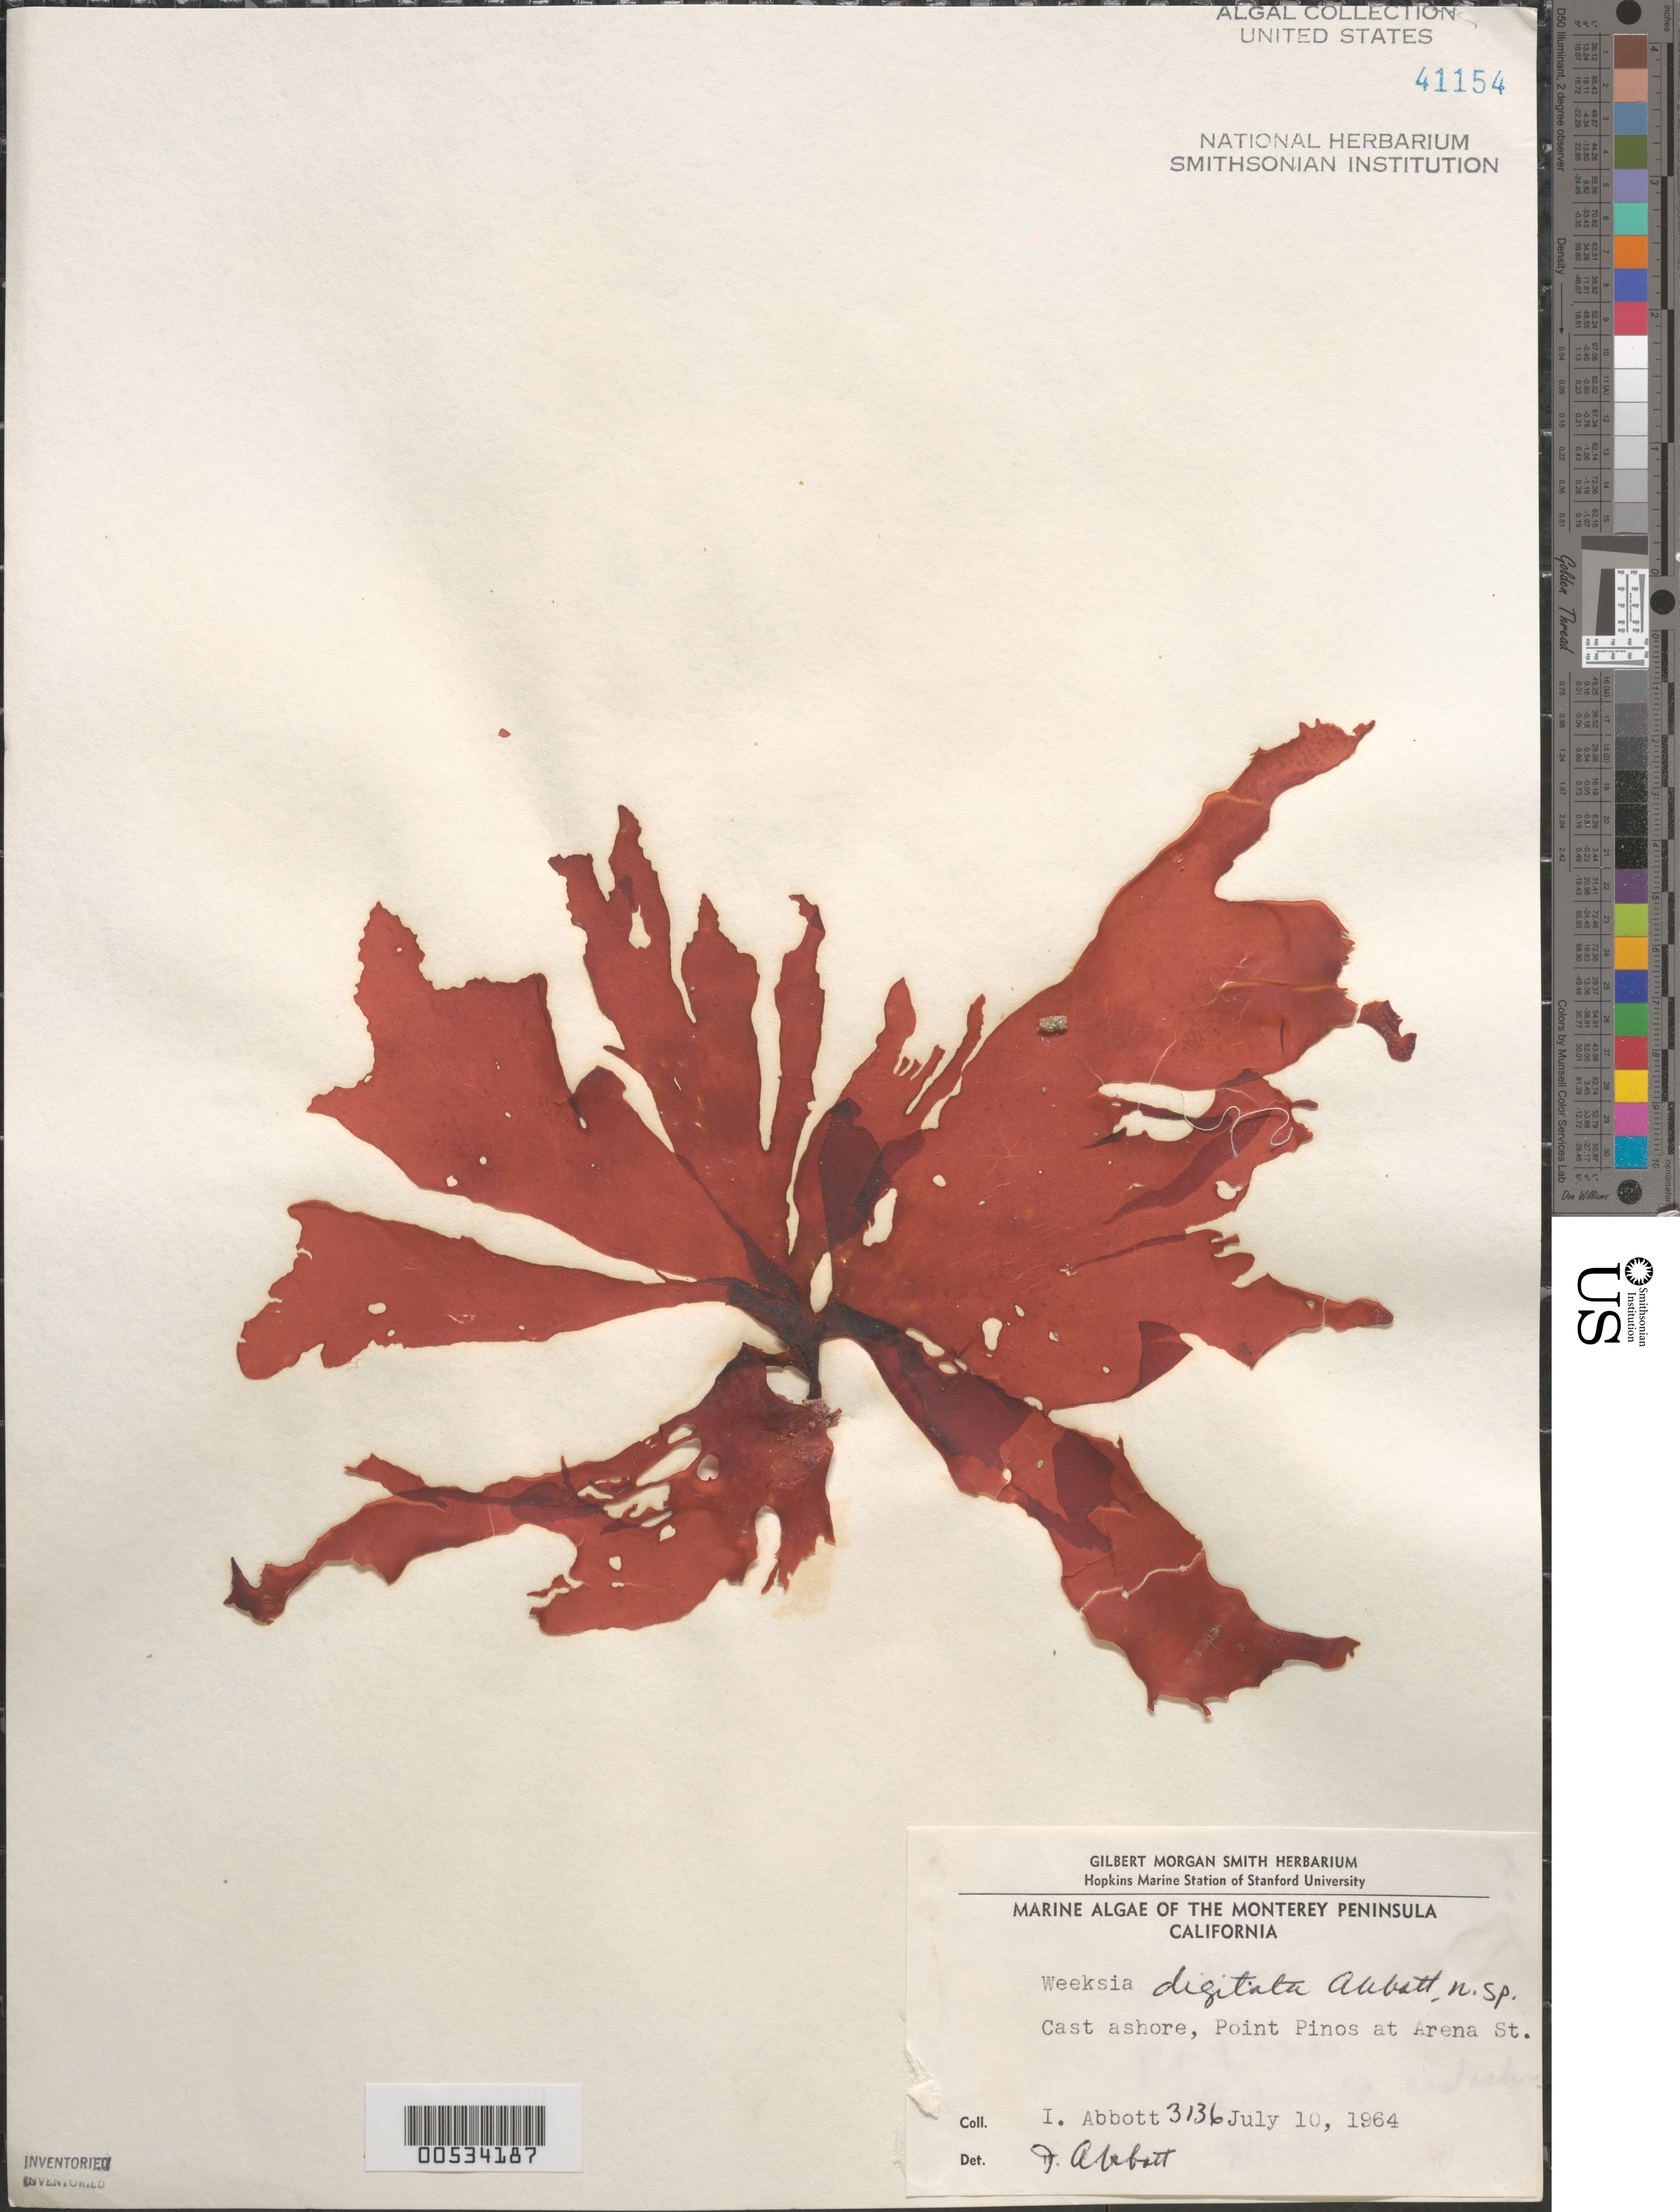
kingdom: Plantae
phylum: Rhodophyta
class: Florideophyceae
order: Gigartinales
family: Dumontiaceae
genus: Weeksia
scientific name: Weeksia digitata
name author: I.A. Abbott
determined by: Abbott, Isabella A.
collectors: I. A. Abbott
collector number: IAA 3136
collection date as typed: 10 Jul 1964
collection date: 1964-07-10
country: United States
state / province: California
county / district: Monterey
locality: Point Pinos, Arena Street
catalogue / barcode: US 41154